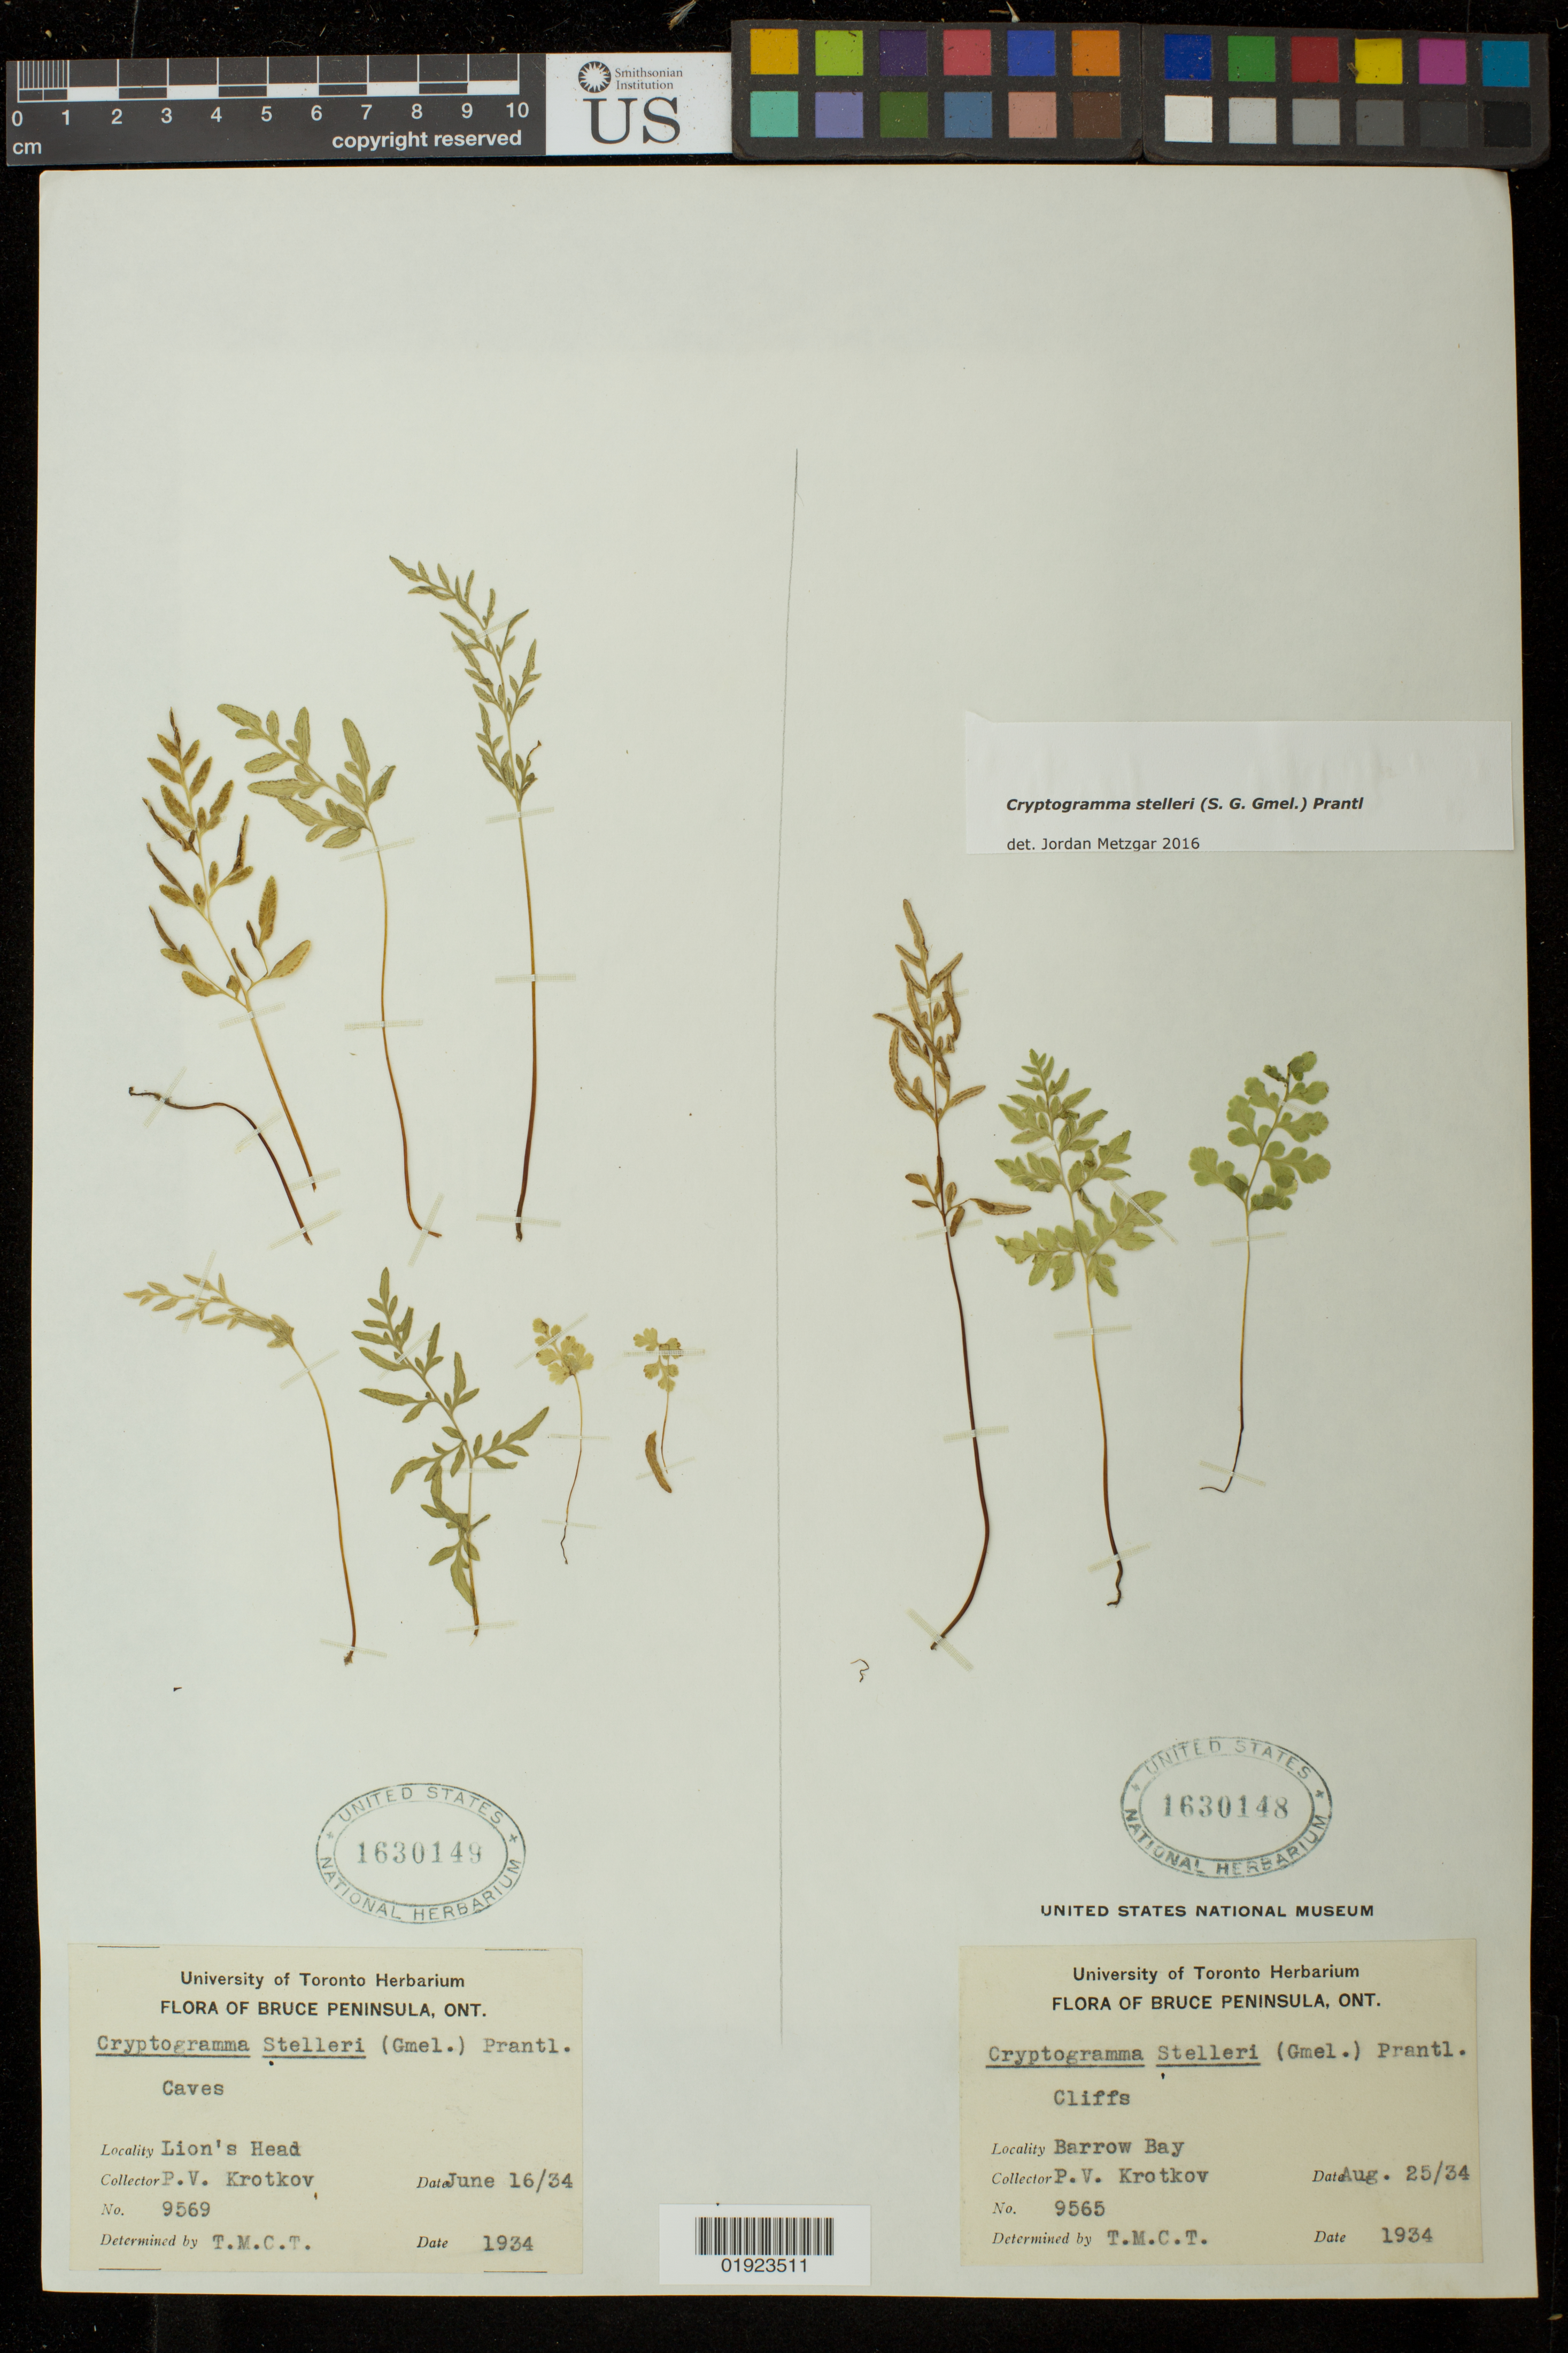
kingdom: Plantae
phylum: Tracheophyta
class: Polypodiopsida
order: Polypodiales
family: Pteridaceae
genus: Cryptogramma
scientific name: Cryptogramma stelleri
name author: (S.G. Gmel.) Prantl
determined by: Metzgar, Jordan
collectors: P. V. Krotkov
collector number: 9569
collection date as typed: June 16/34, 1934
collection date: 1934-06-16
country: Canada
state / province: Ontario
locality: Bruce Peninsula, Ont., Lion's Head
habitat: caves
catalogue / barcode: US 1630149-2